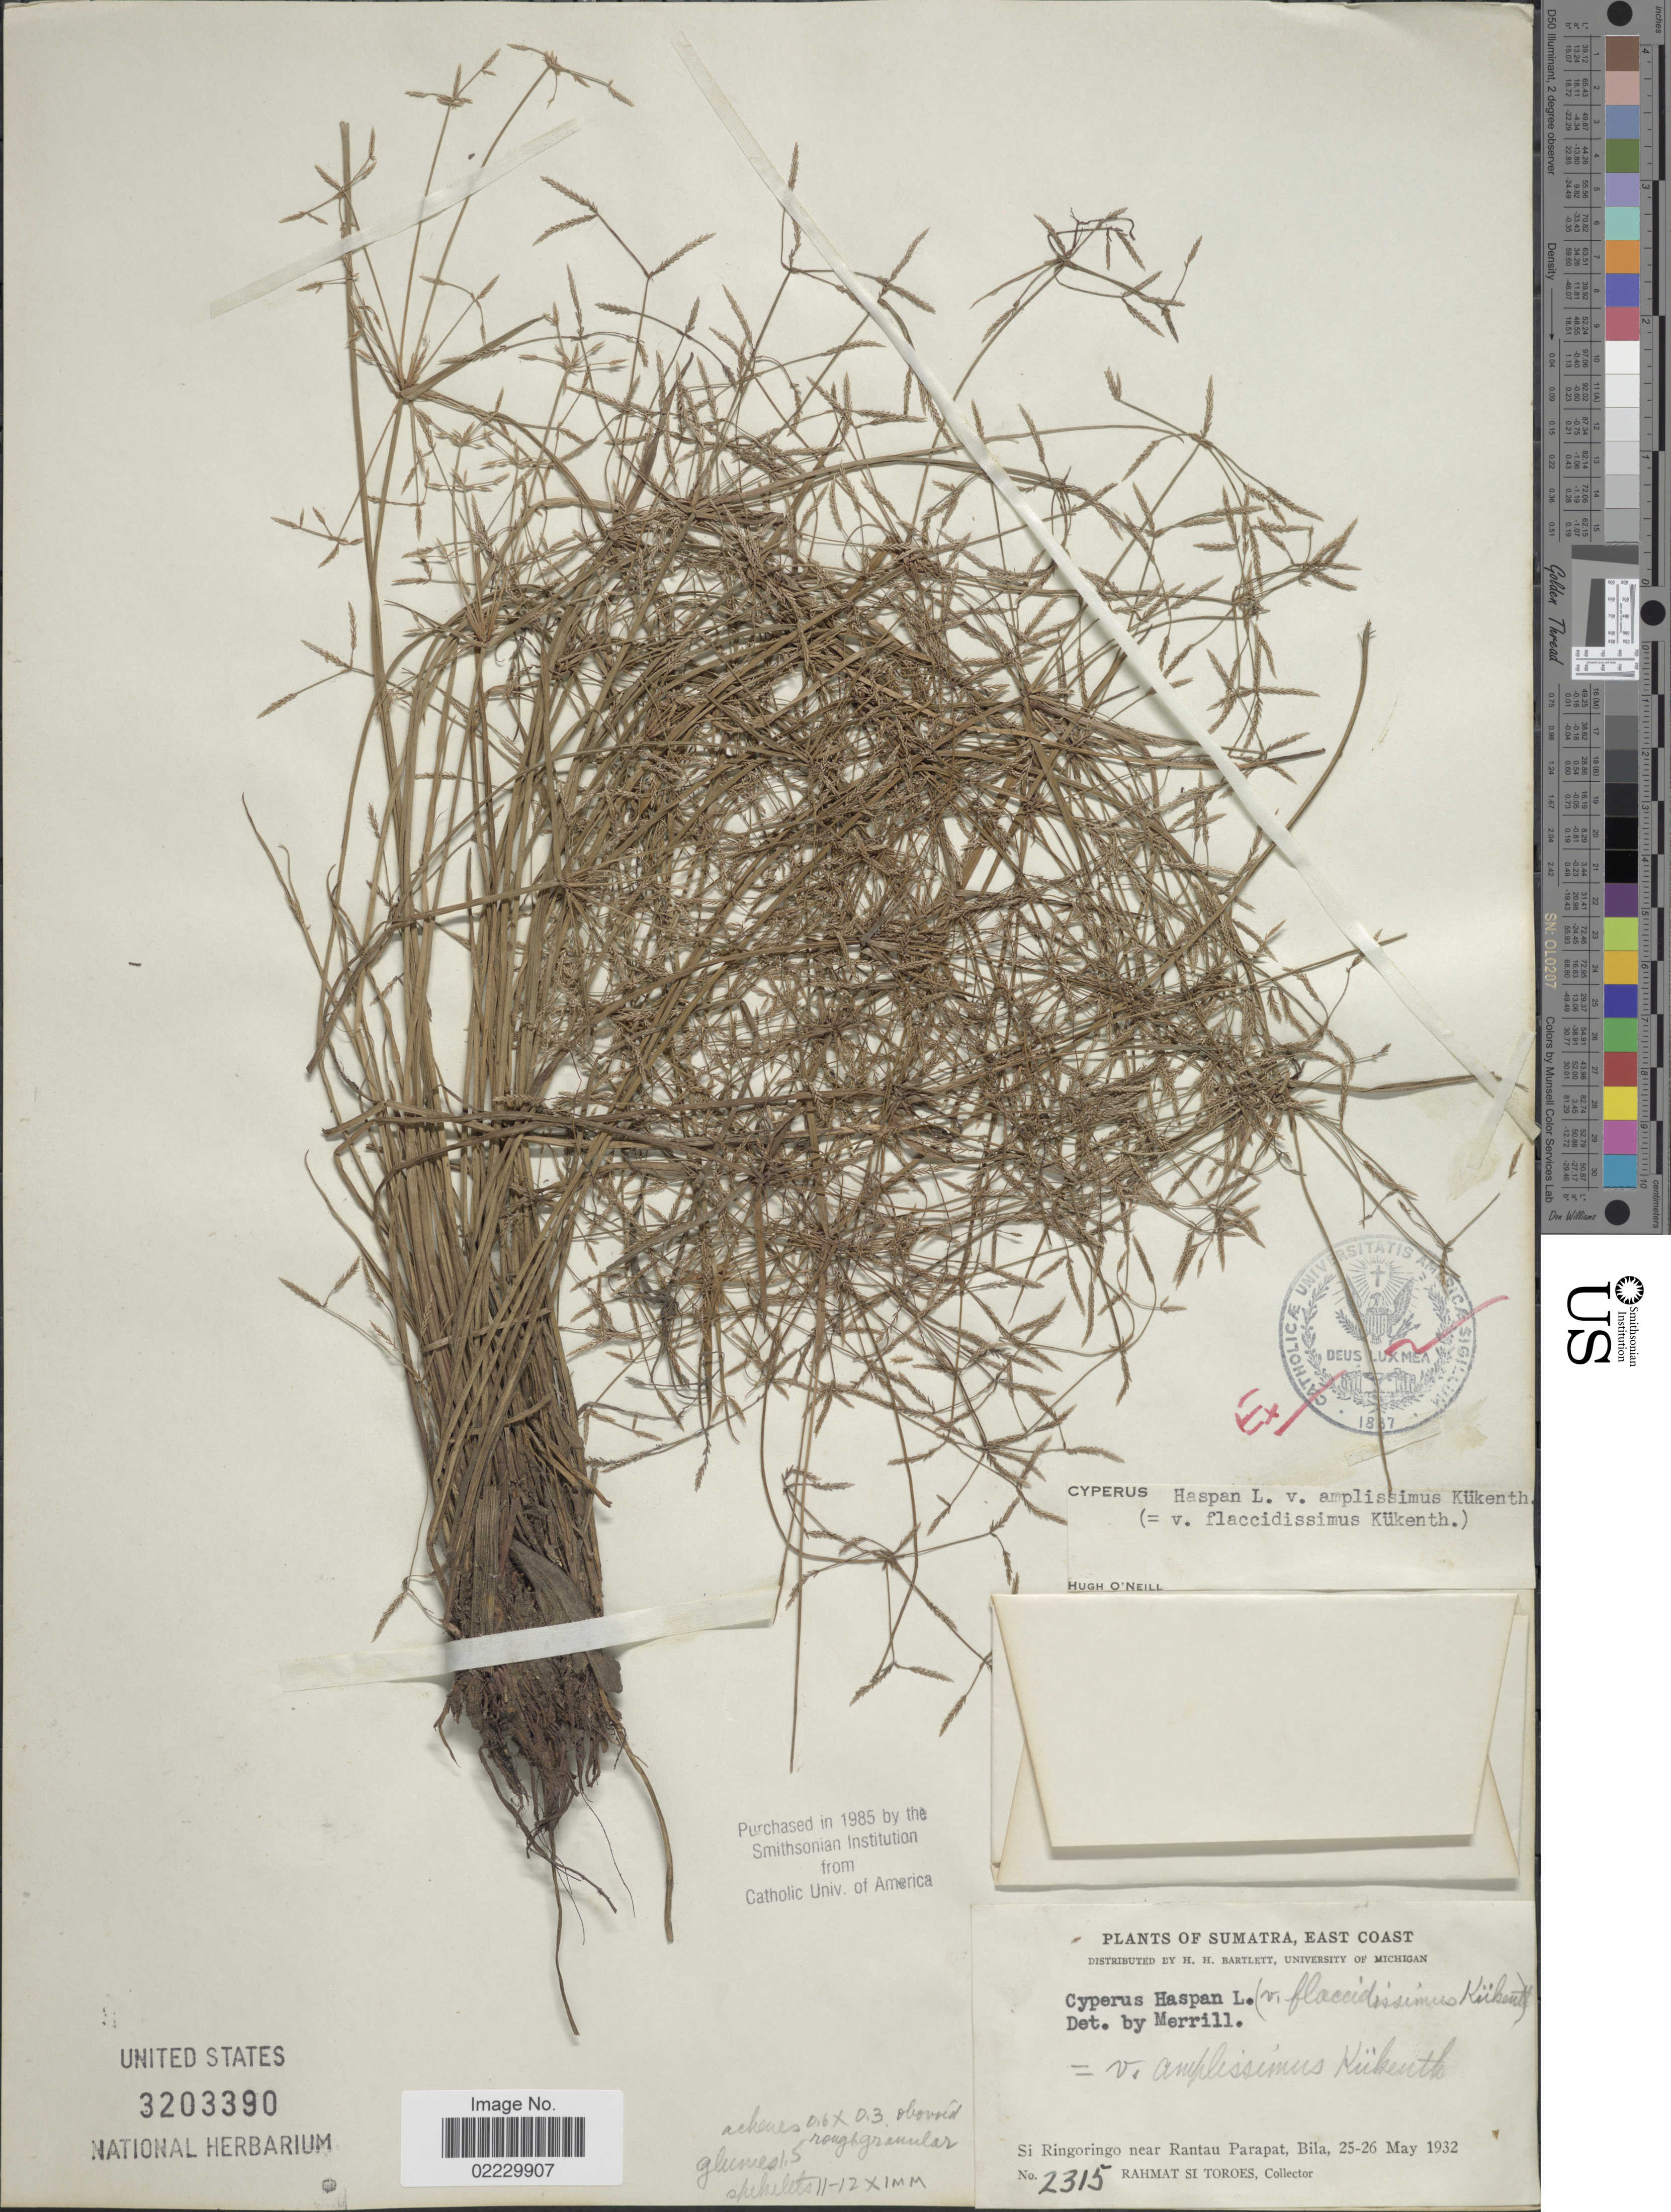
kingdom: Plantae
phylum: Tracheophyta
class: Liliopsida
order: Poales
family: Cyperaceae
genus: Cyperus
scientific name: Cyperus haspan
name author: L.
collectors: Rahmat Si Boeea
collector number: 2315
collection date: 1932-05-25/1932-05-26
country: Indonesia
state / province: Sumatra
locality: East Coast. Si Ringoringo near Rantau Parapat, Bila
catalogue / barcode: US 3203390